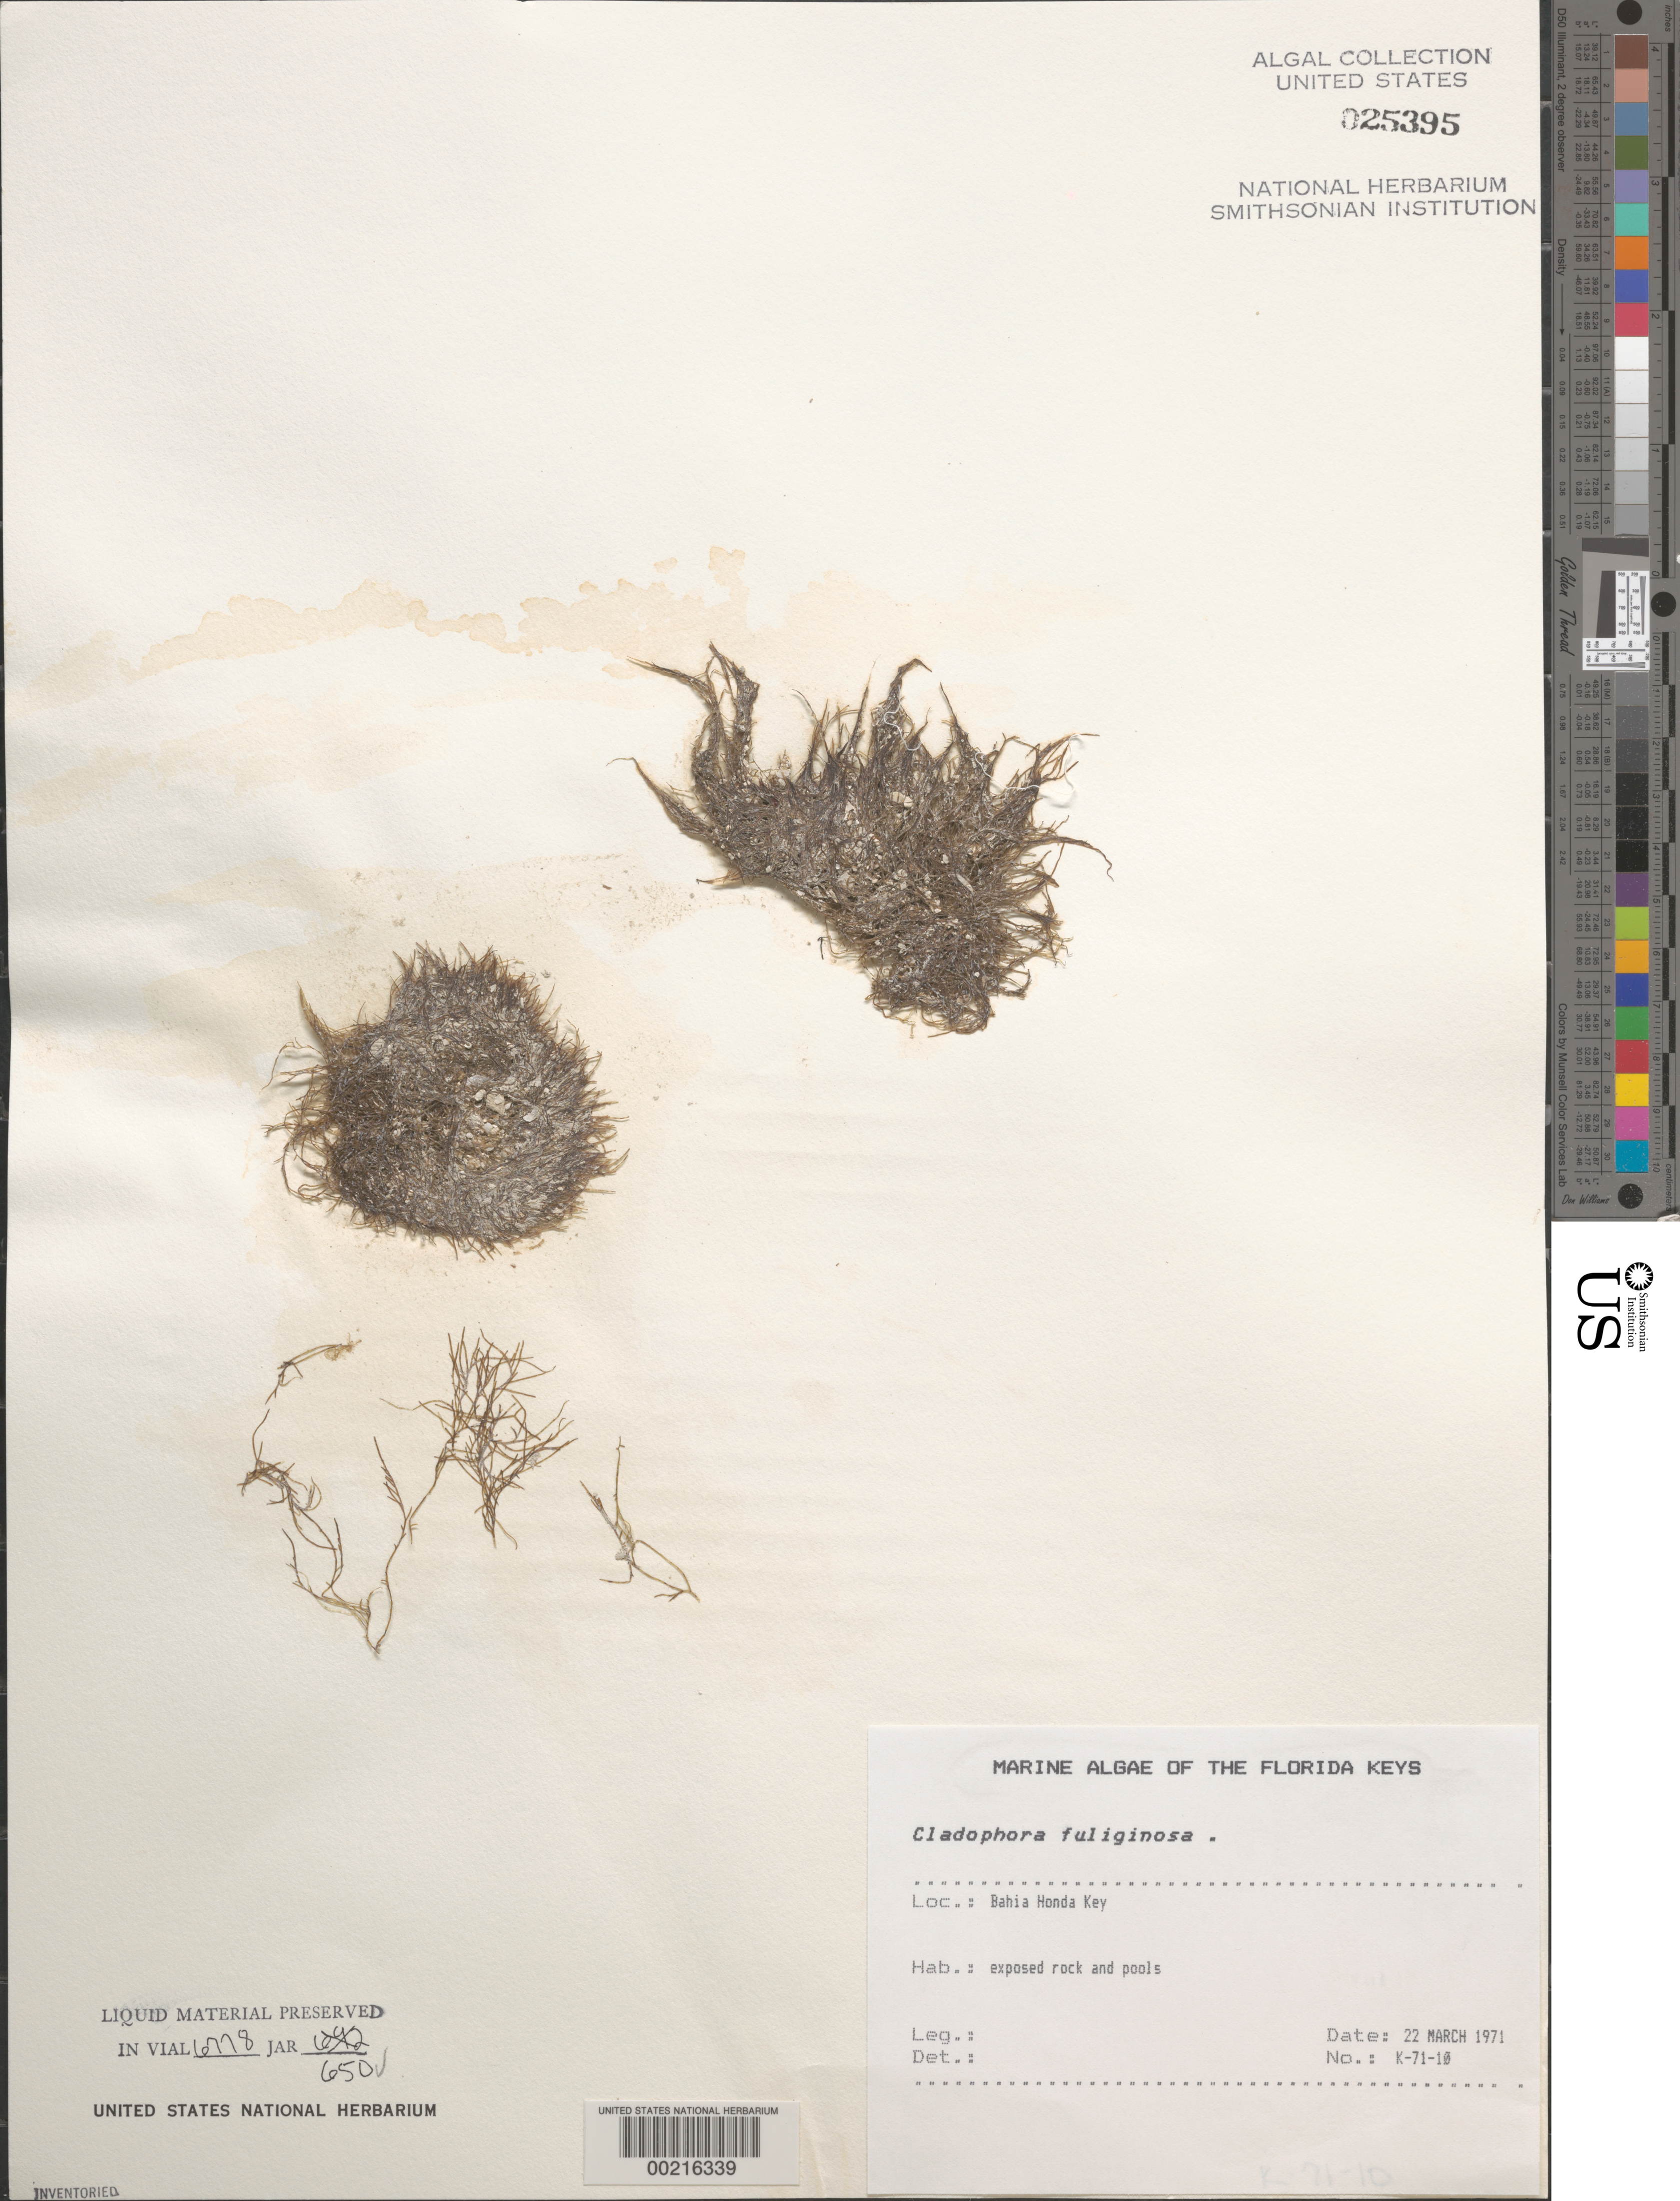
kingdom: Plantae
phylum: Chlorophyta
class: Ulvophyceae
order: Cladophorales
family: Cladophoraceae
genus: Cladophora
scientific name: Cladophora fuliginosa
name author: Kütz.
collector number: K-71-10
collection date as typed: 22 Mar 1971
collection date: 1971-03-22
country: United States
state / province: Florida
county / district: Monroe County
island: Bahia Honda Key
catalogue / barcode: US 25395